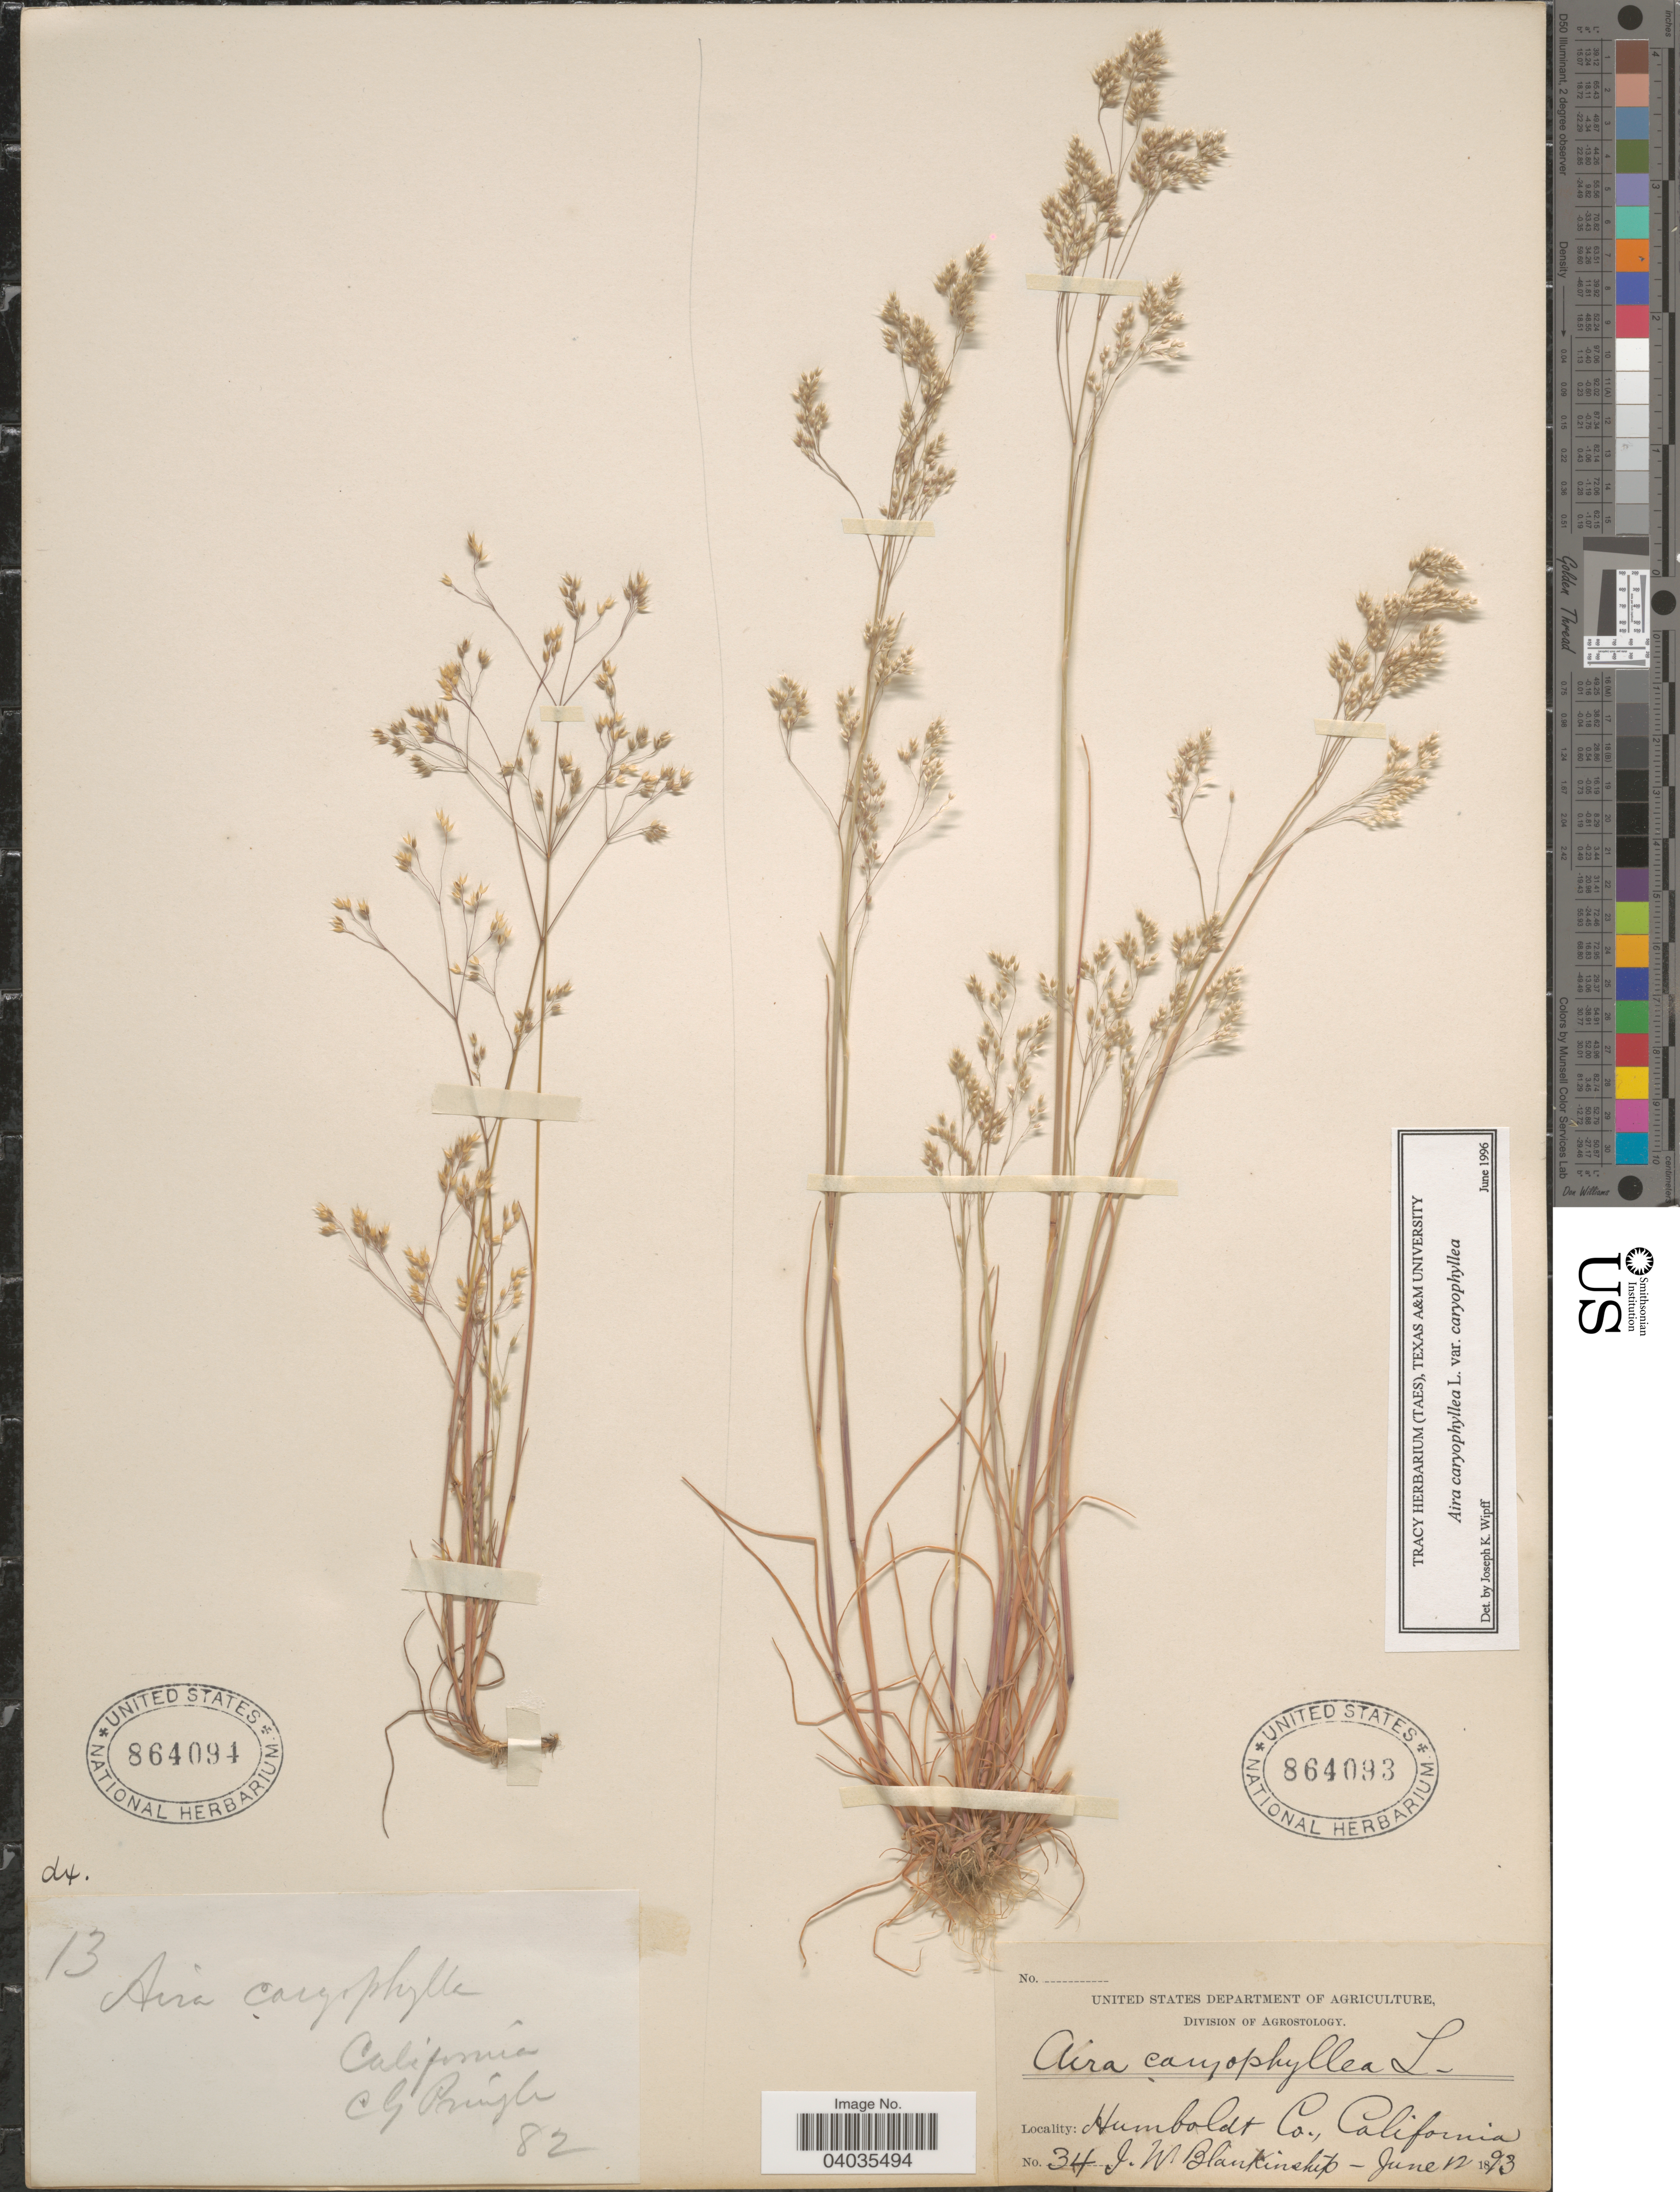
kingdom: Plantae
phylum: Tracheophyta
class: Liliopsida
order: Poales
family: Poaceae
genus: Aira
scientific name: Aira caryophyllea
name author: L.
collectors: J. W. Blankinship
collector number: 34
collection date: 1893-06-12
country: United States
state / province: California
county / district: Humboldt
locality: Humboldt Co.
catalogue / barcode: US 864093-2